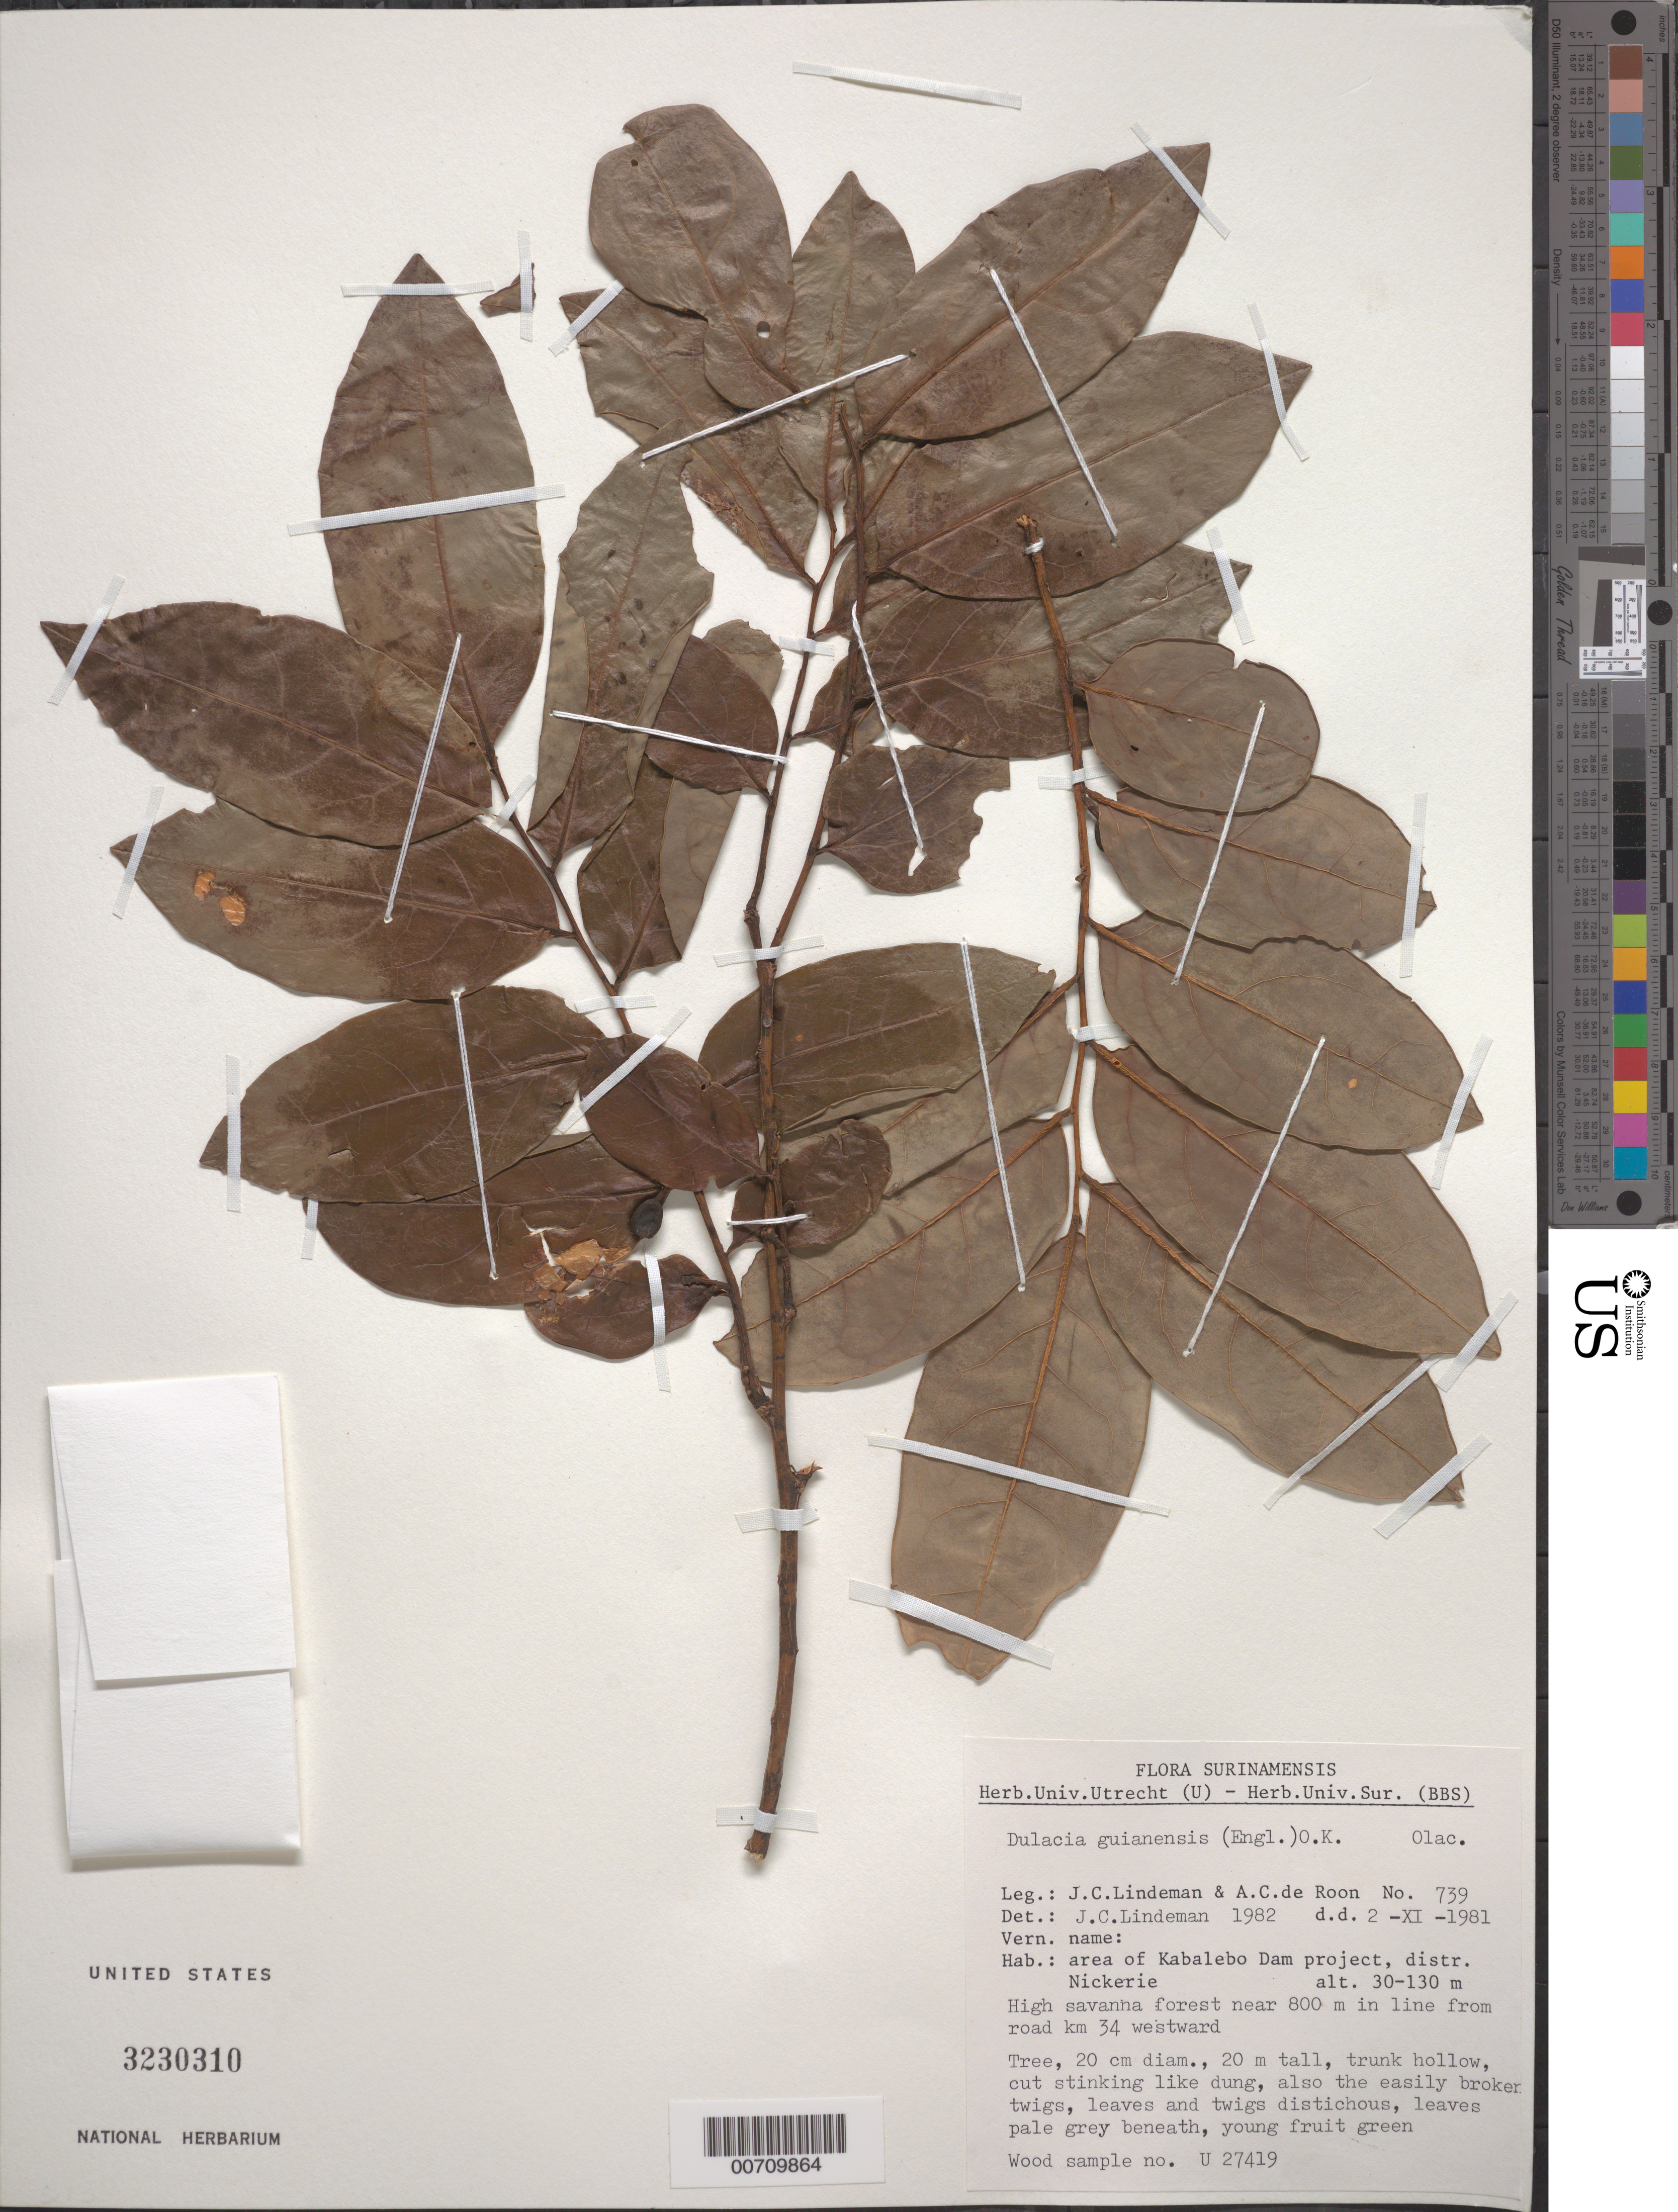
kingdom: Plantae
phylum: Tracheophyta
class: Magnoliopsida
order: Santalales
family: Olacaceae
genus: Dulacia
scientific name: Dulacia guianensis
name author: (Engl.) Kuntze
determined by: Lindeman, J. C.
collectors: J. C. Lindeman & A. de Roon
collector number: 81 739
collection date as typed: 2-Nov-81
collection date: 1981-11-02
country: Suriname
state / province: Nickerie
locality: Kabalebo Dam project area, W from road km 34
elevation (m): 30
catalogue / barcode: US 3230310